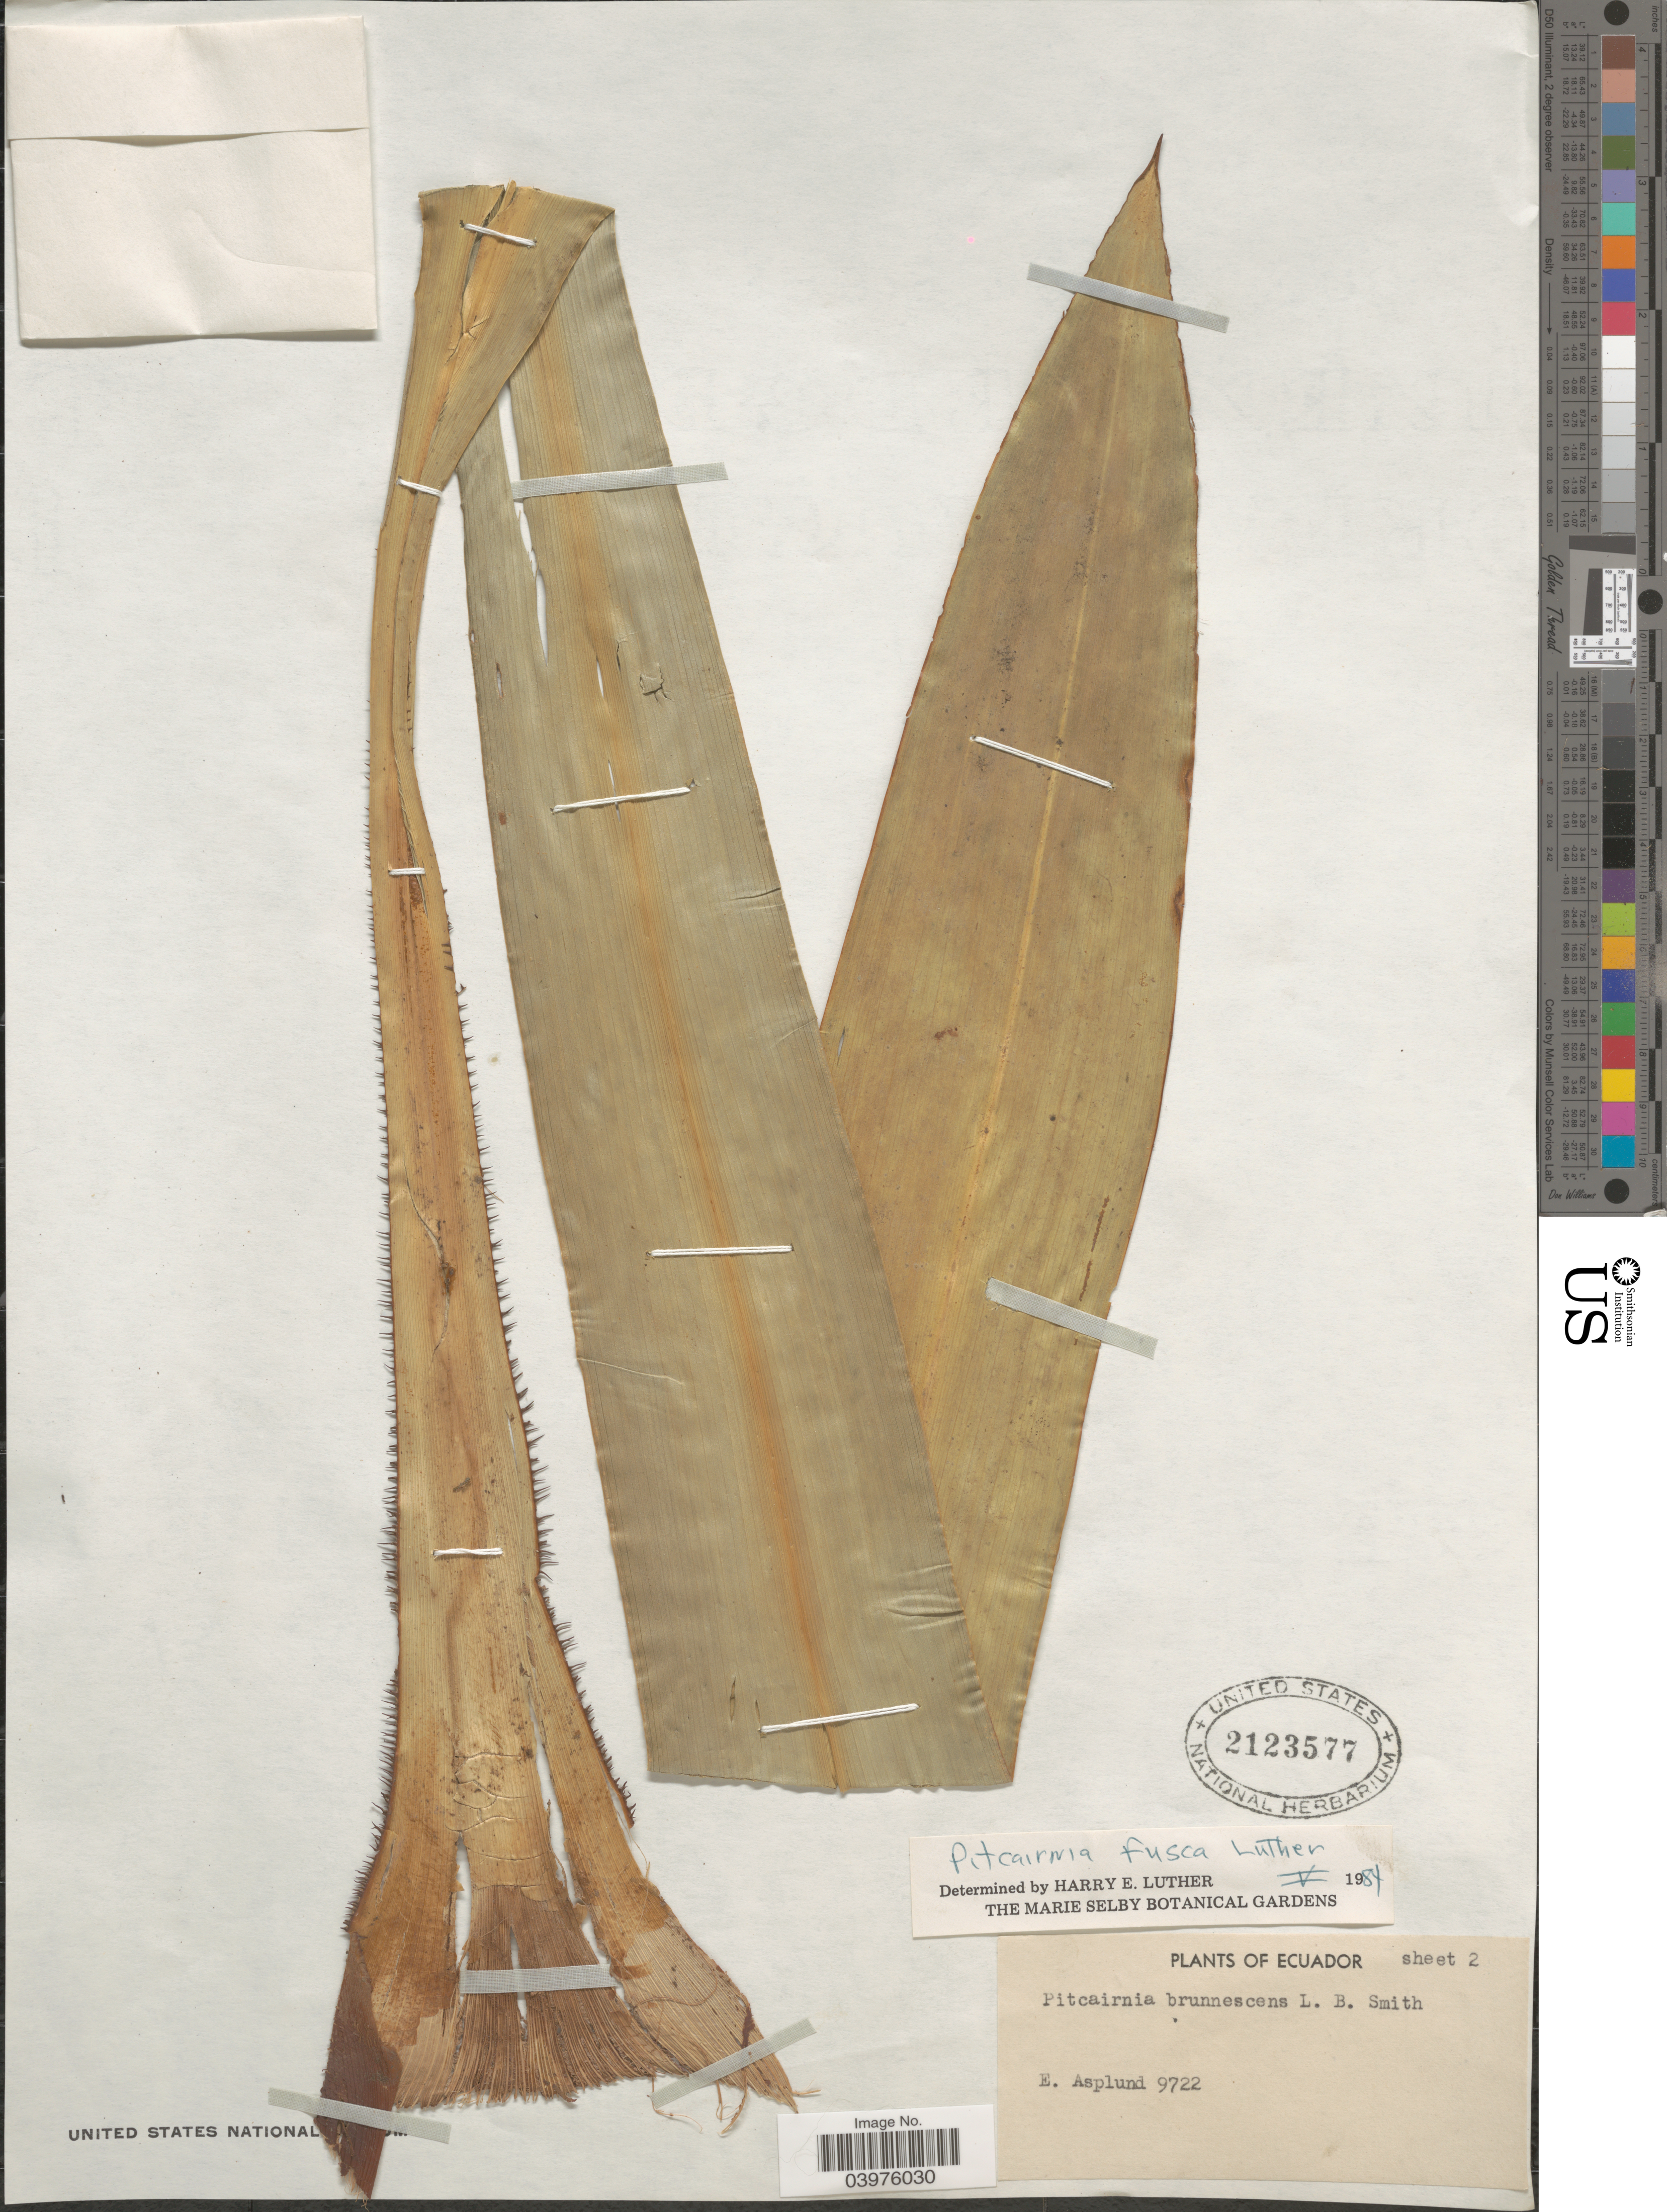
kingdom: Plantae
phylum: Tracheophyta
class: Liliopsida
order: Poales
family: Bromeliaceae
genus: Pitcairnia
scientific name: Pitcairnia fusca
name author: H. Luther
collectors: E. Asplund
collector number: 9722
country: Ecuador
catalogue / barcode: US 2123577